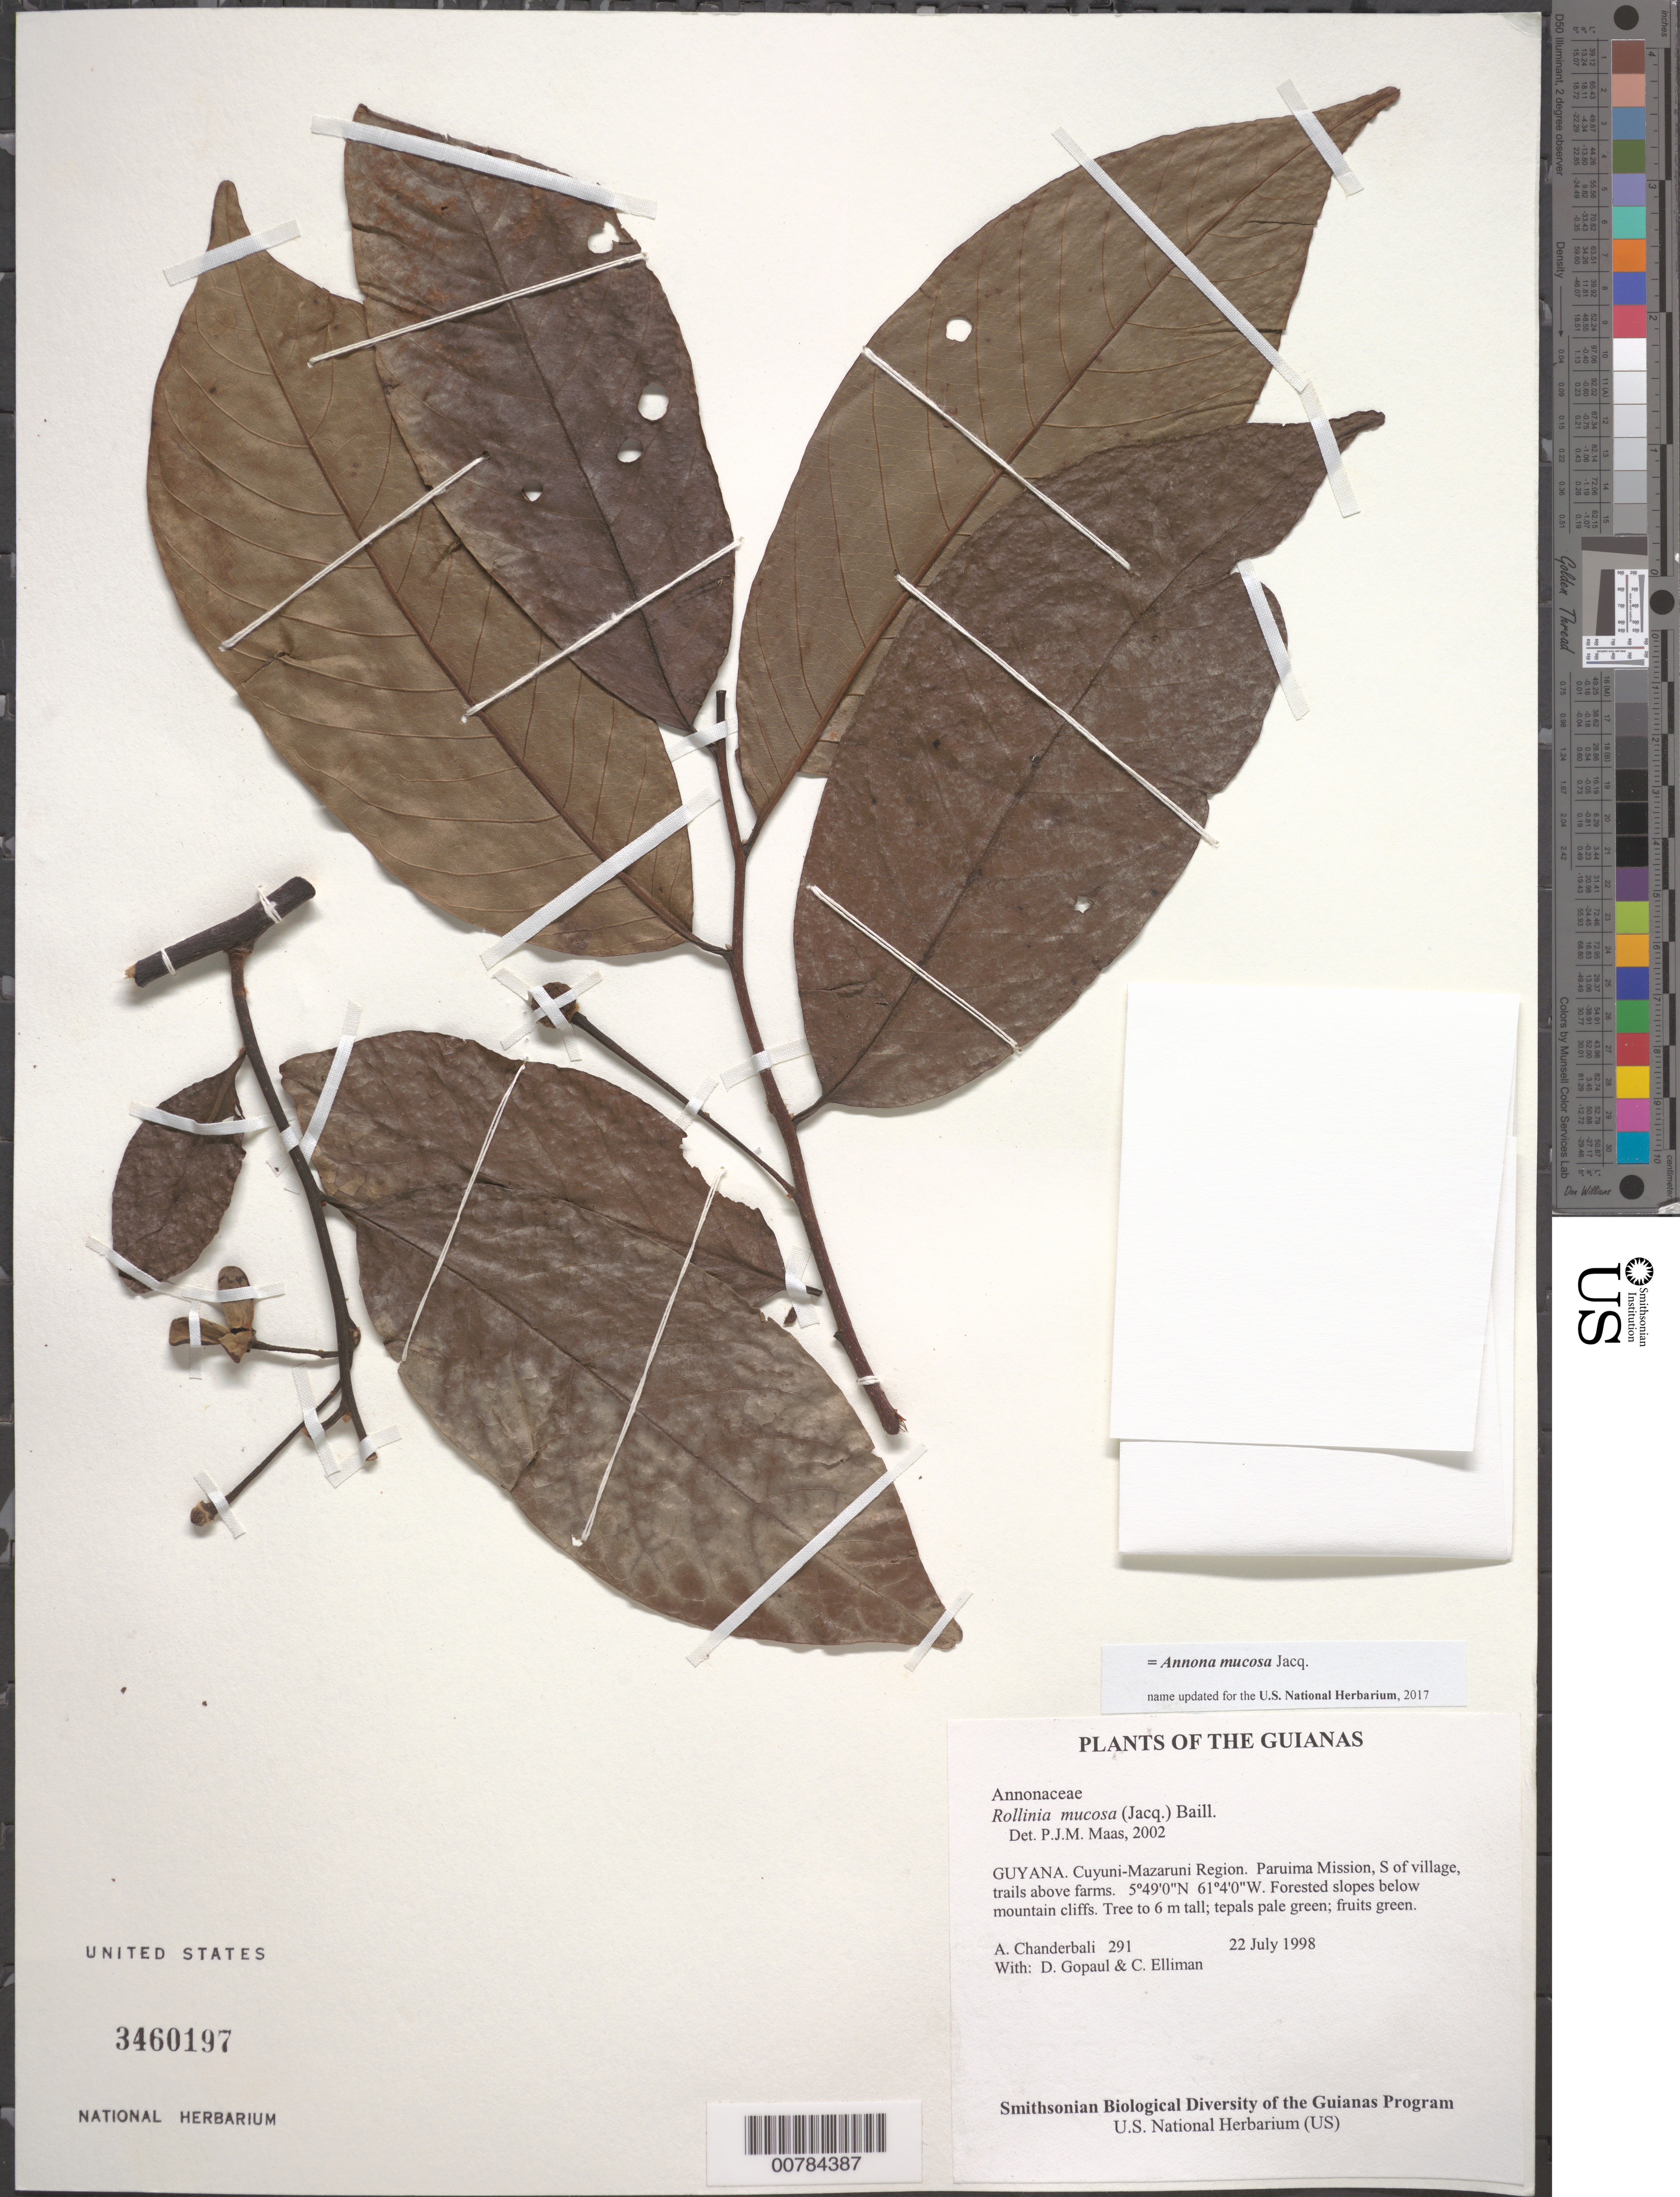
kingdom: Plantae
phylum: Tracheophyta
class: Magnoliopsida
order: Magnoliales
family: Annonaceae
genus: Annona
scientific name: Annona mucosa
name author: Jacq.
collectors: A. S. Chanderbali, D. Gopaul & C. Elliman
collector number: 291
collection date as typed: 22 July 1998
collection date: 1998-07-22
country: Guyana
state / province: Cuyuni-Mazaruni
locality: Paruima Mission, S of village, trails above farms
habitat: Forested slopes below mountain cliffs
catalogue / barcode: US 3460197